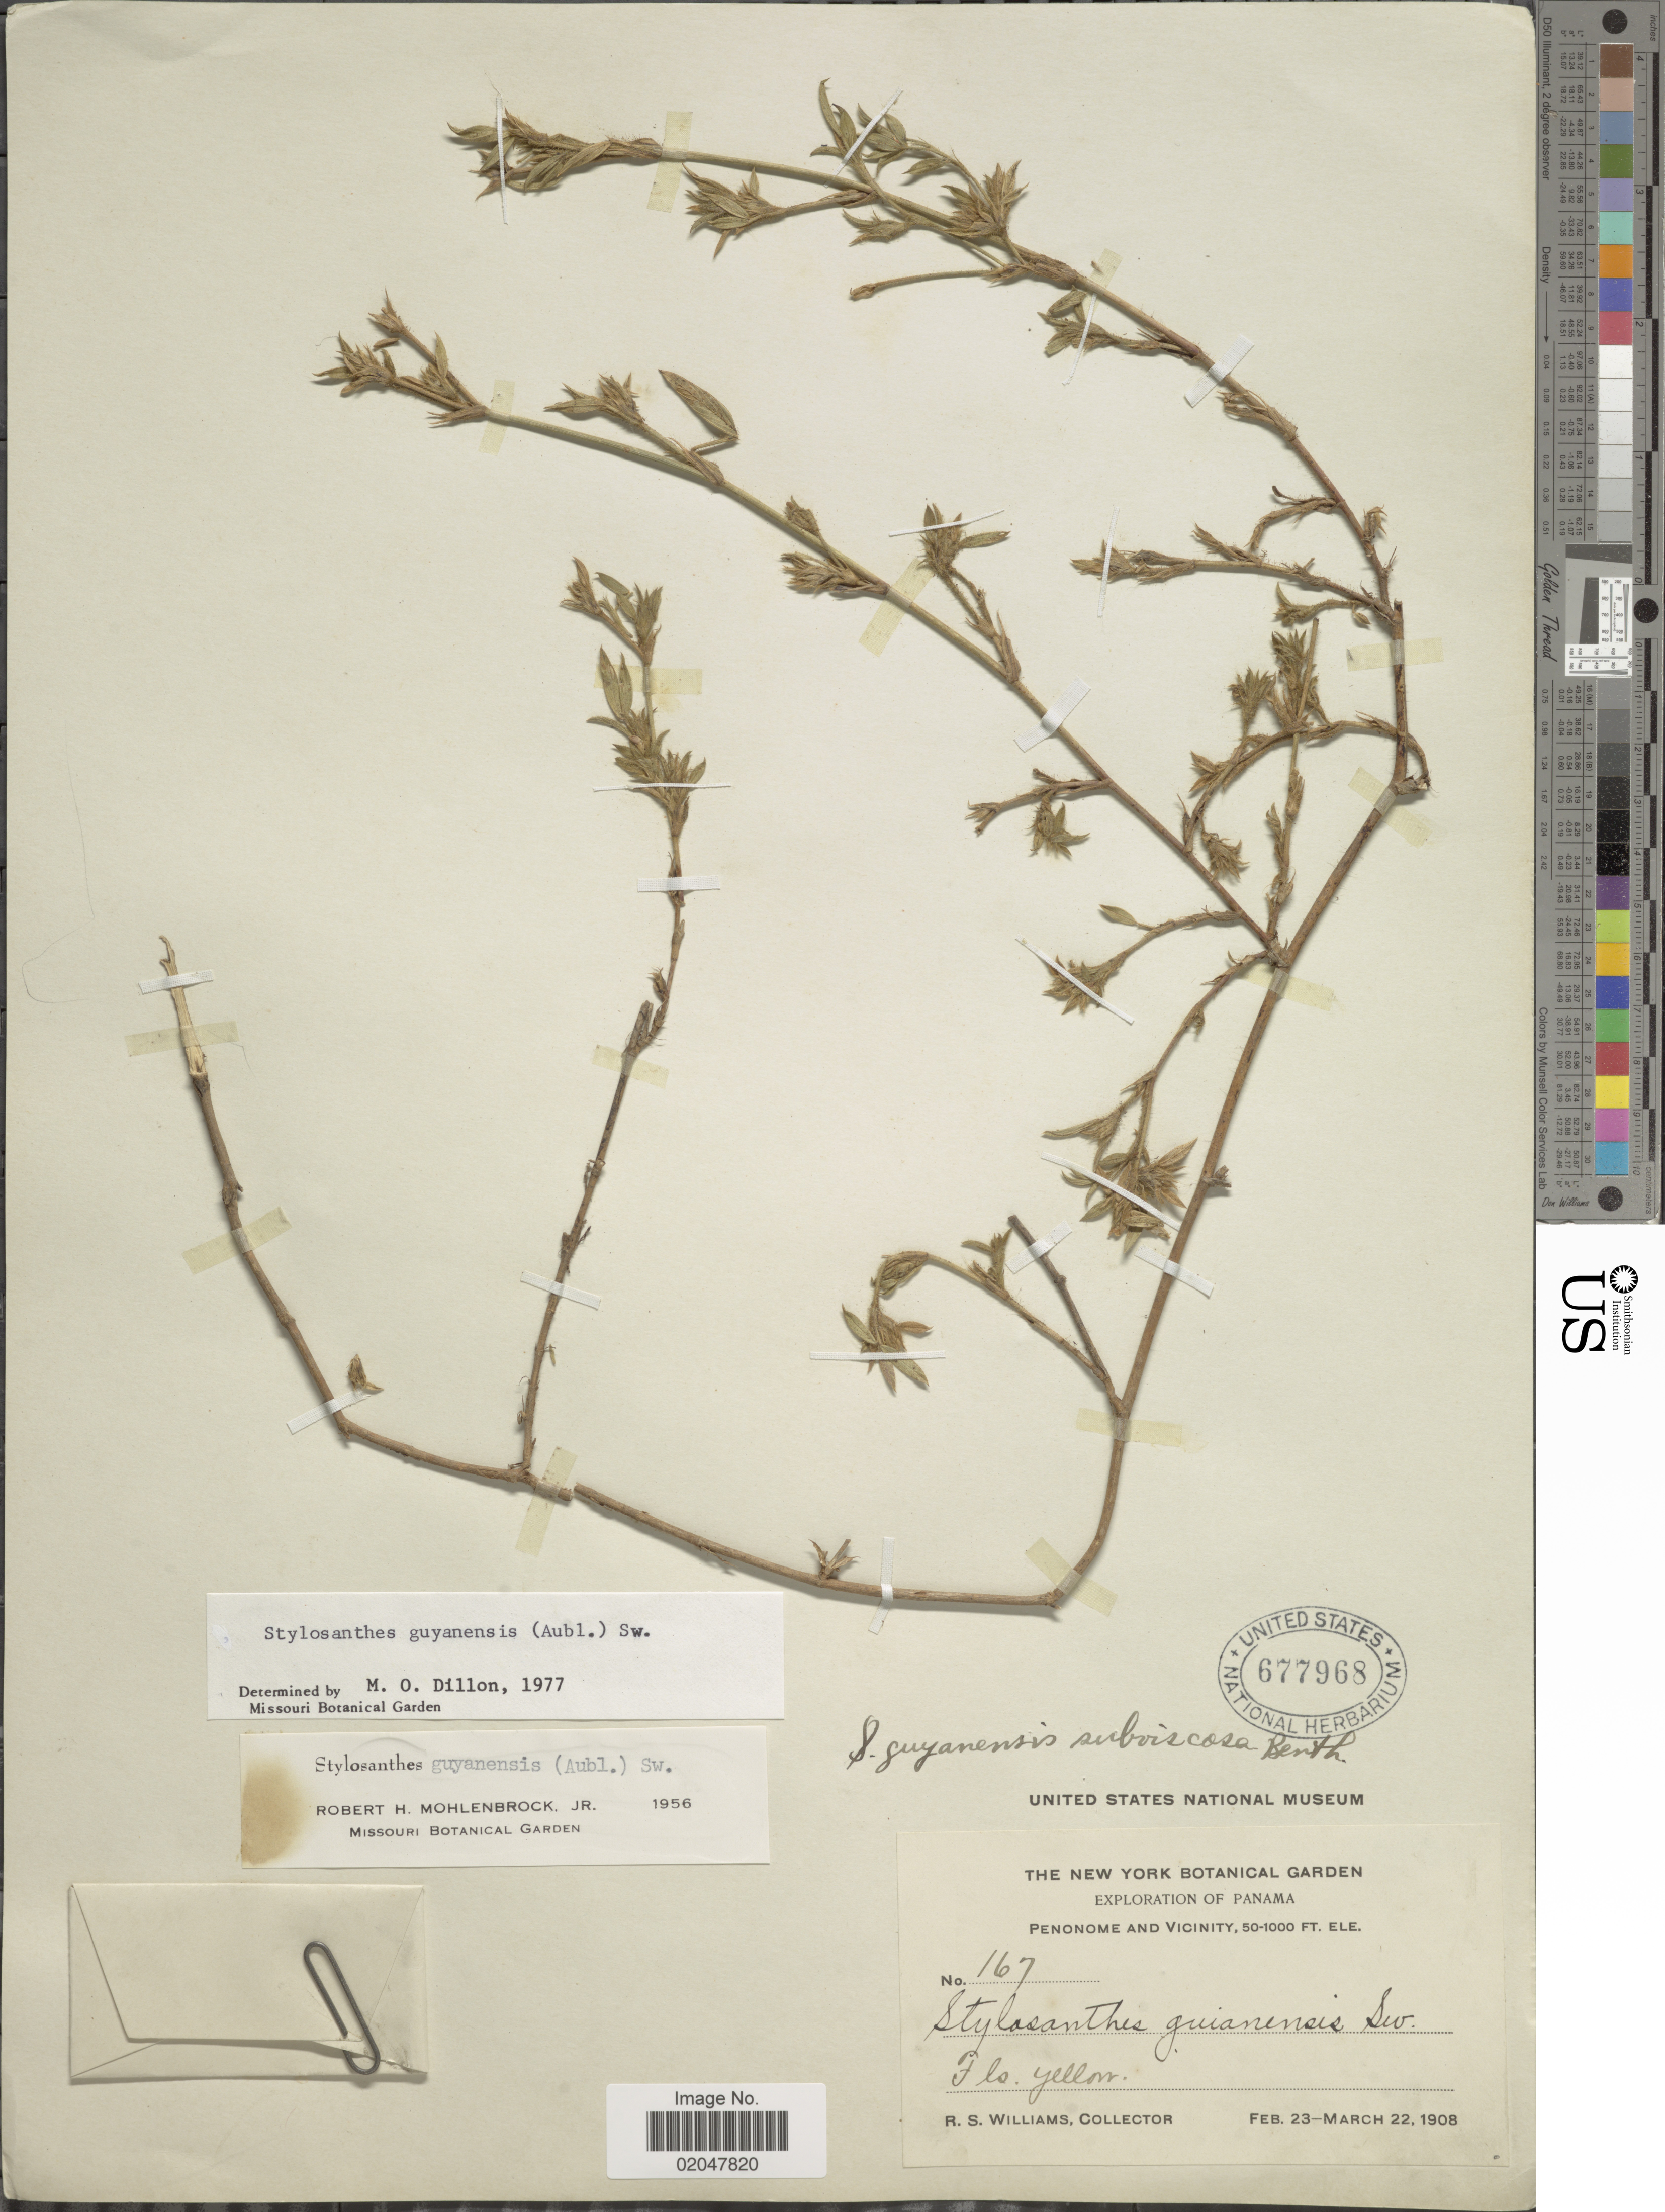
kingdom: Plantae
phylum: Tracheophyta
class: Magnoliopsida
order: Fabales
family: Fabaceae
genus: Stylosanthes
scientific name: Stylosanthes guianensis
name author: (Aubl.) Sw.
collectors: R. S. Williams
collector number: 167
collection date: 1908-02-23/1908-03-22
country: Panama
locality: Penonome and vicinity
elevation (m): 15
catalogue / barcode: US 677968